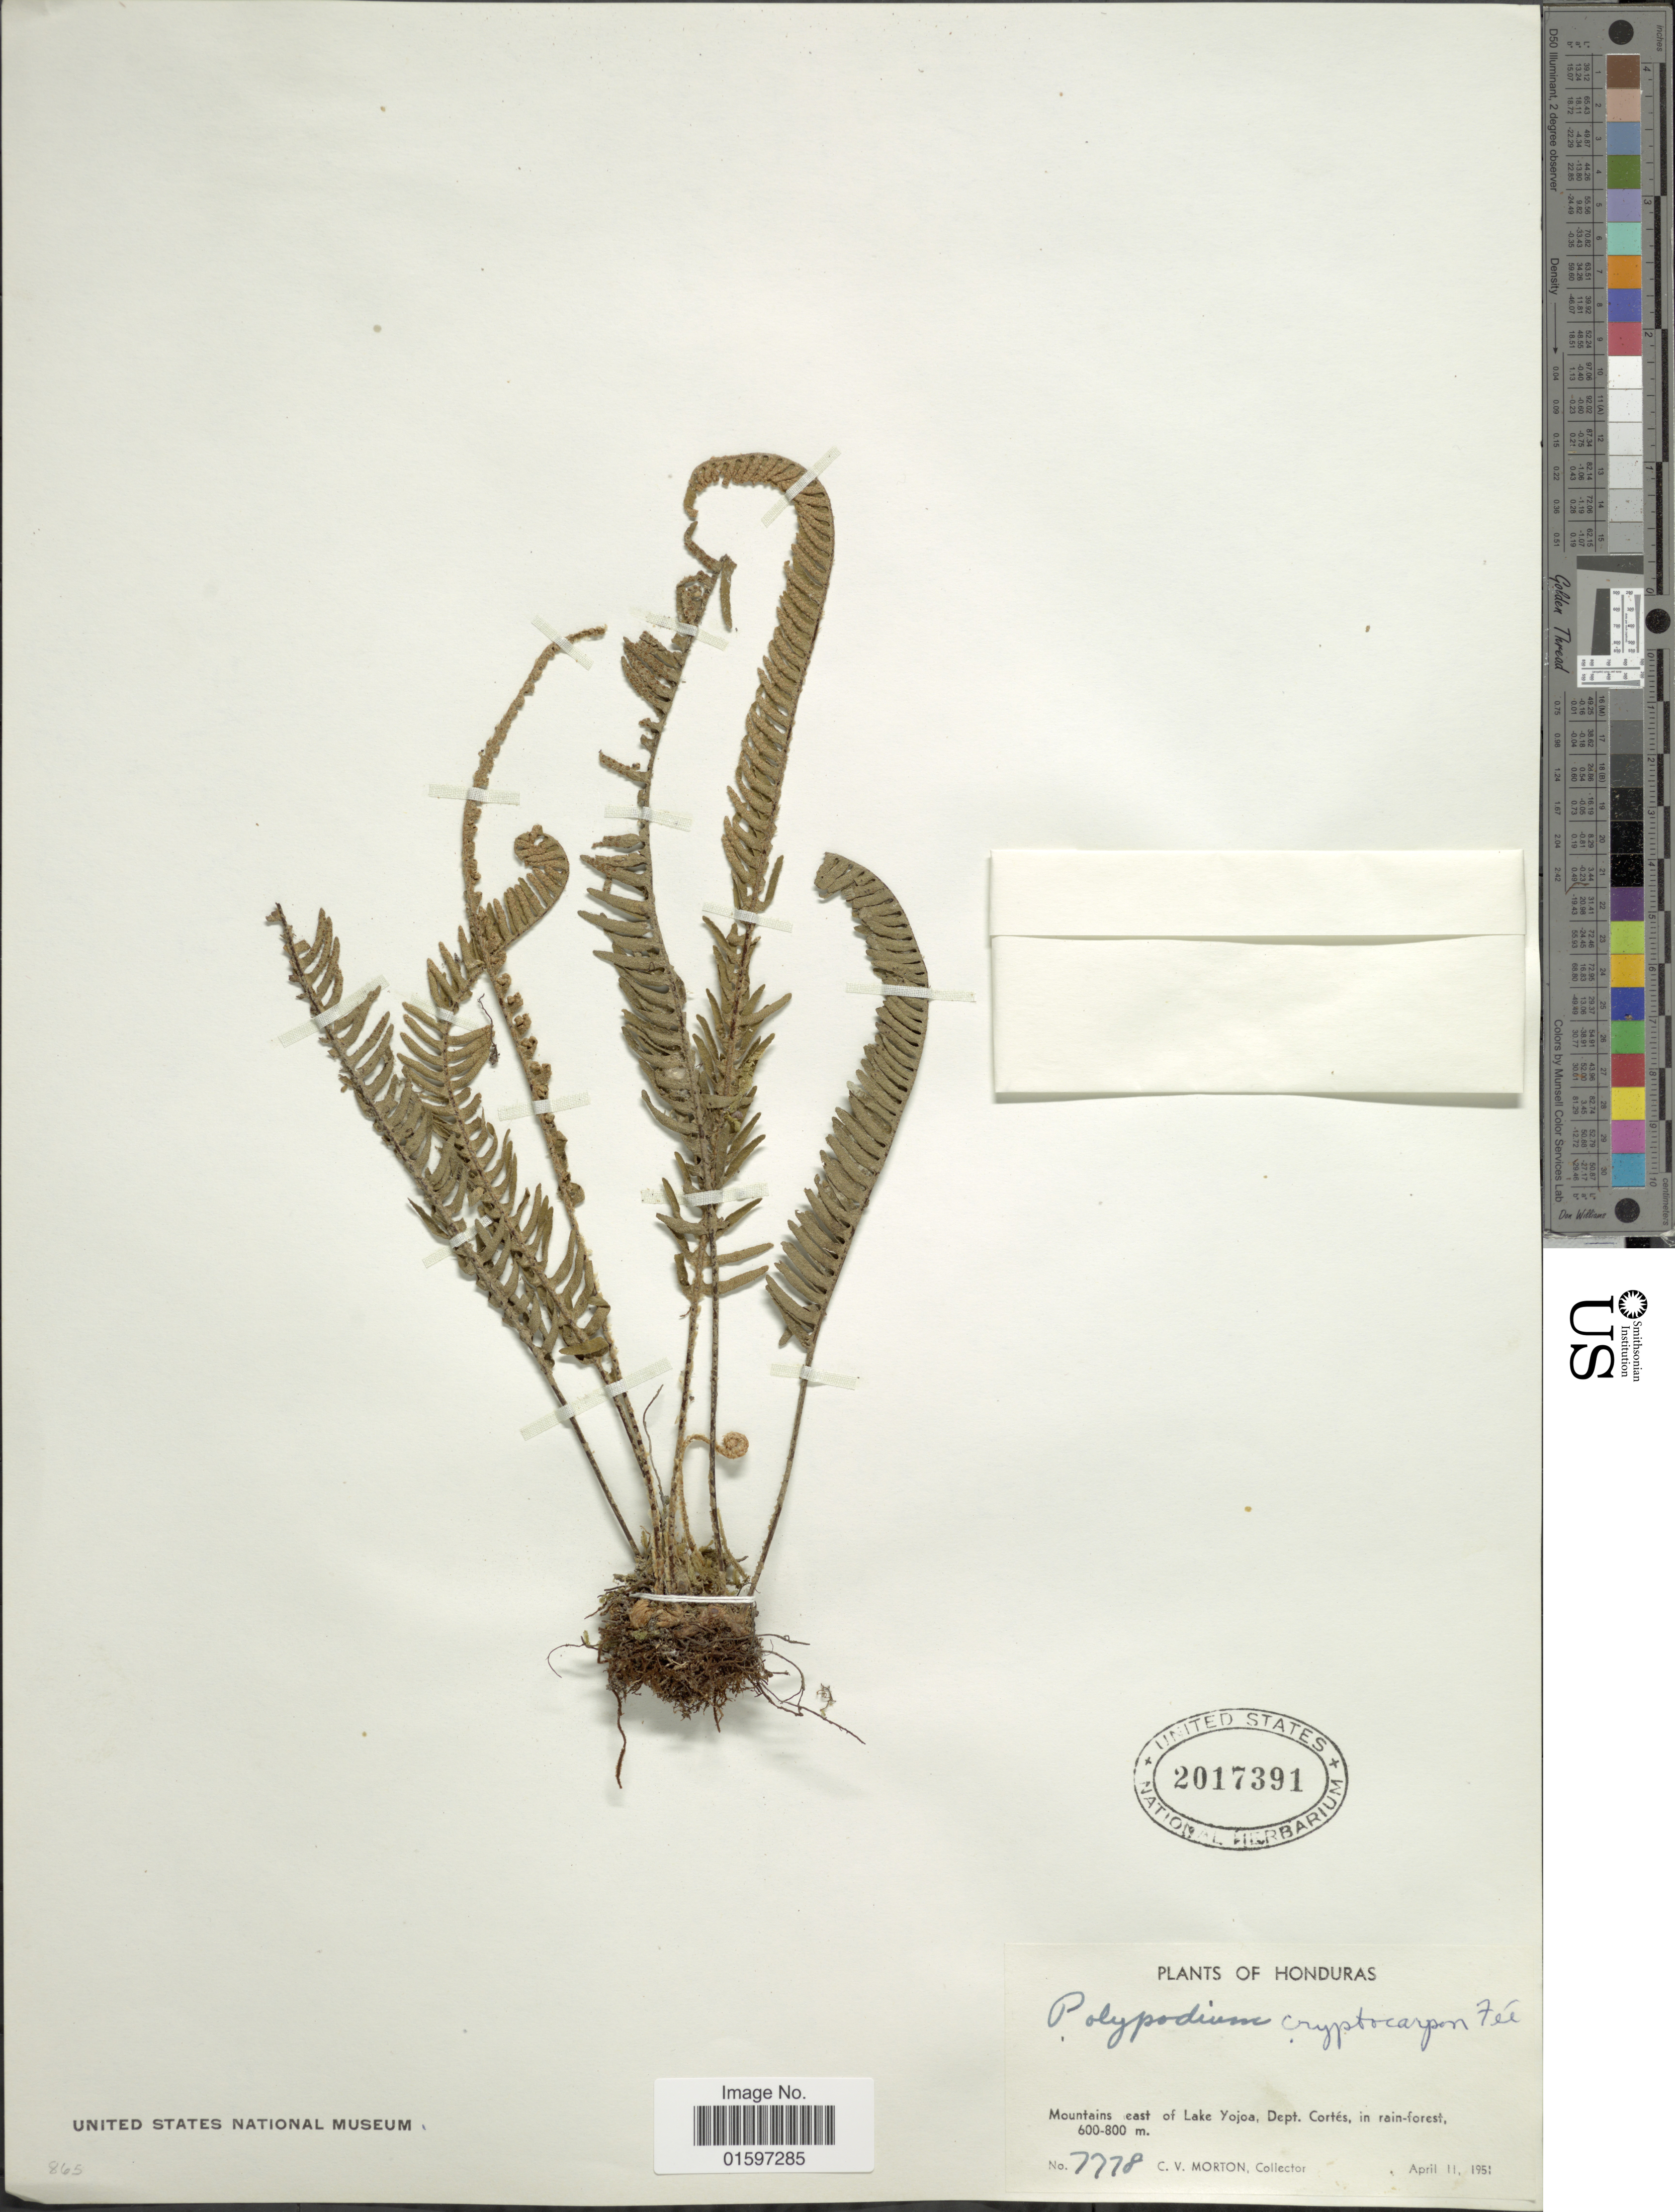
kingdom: Plantae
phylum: Tracheophyta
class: Polypodiopsida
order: Polypodiales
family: Polypodiaceae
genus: Pleopeltis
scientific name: Pleopeltis cryptocarpa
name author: (Fée) A.R. Sm. & Tejero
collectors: C. V. Morton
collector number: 778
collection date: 1951-04-11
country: Honduras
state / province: Cortés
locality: Honduras, Mountains east of Lake Yojoa, in rain-forest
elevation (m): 600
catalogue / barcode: US 2017391